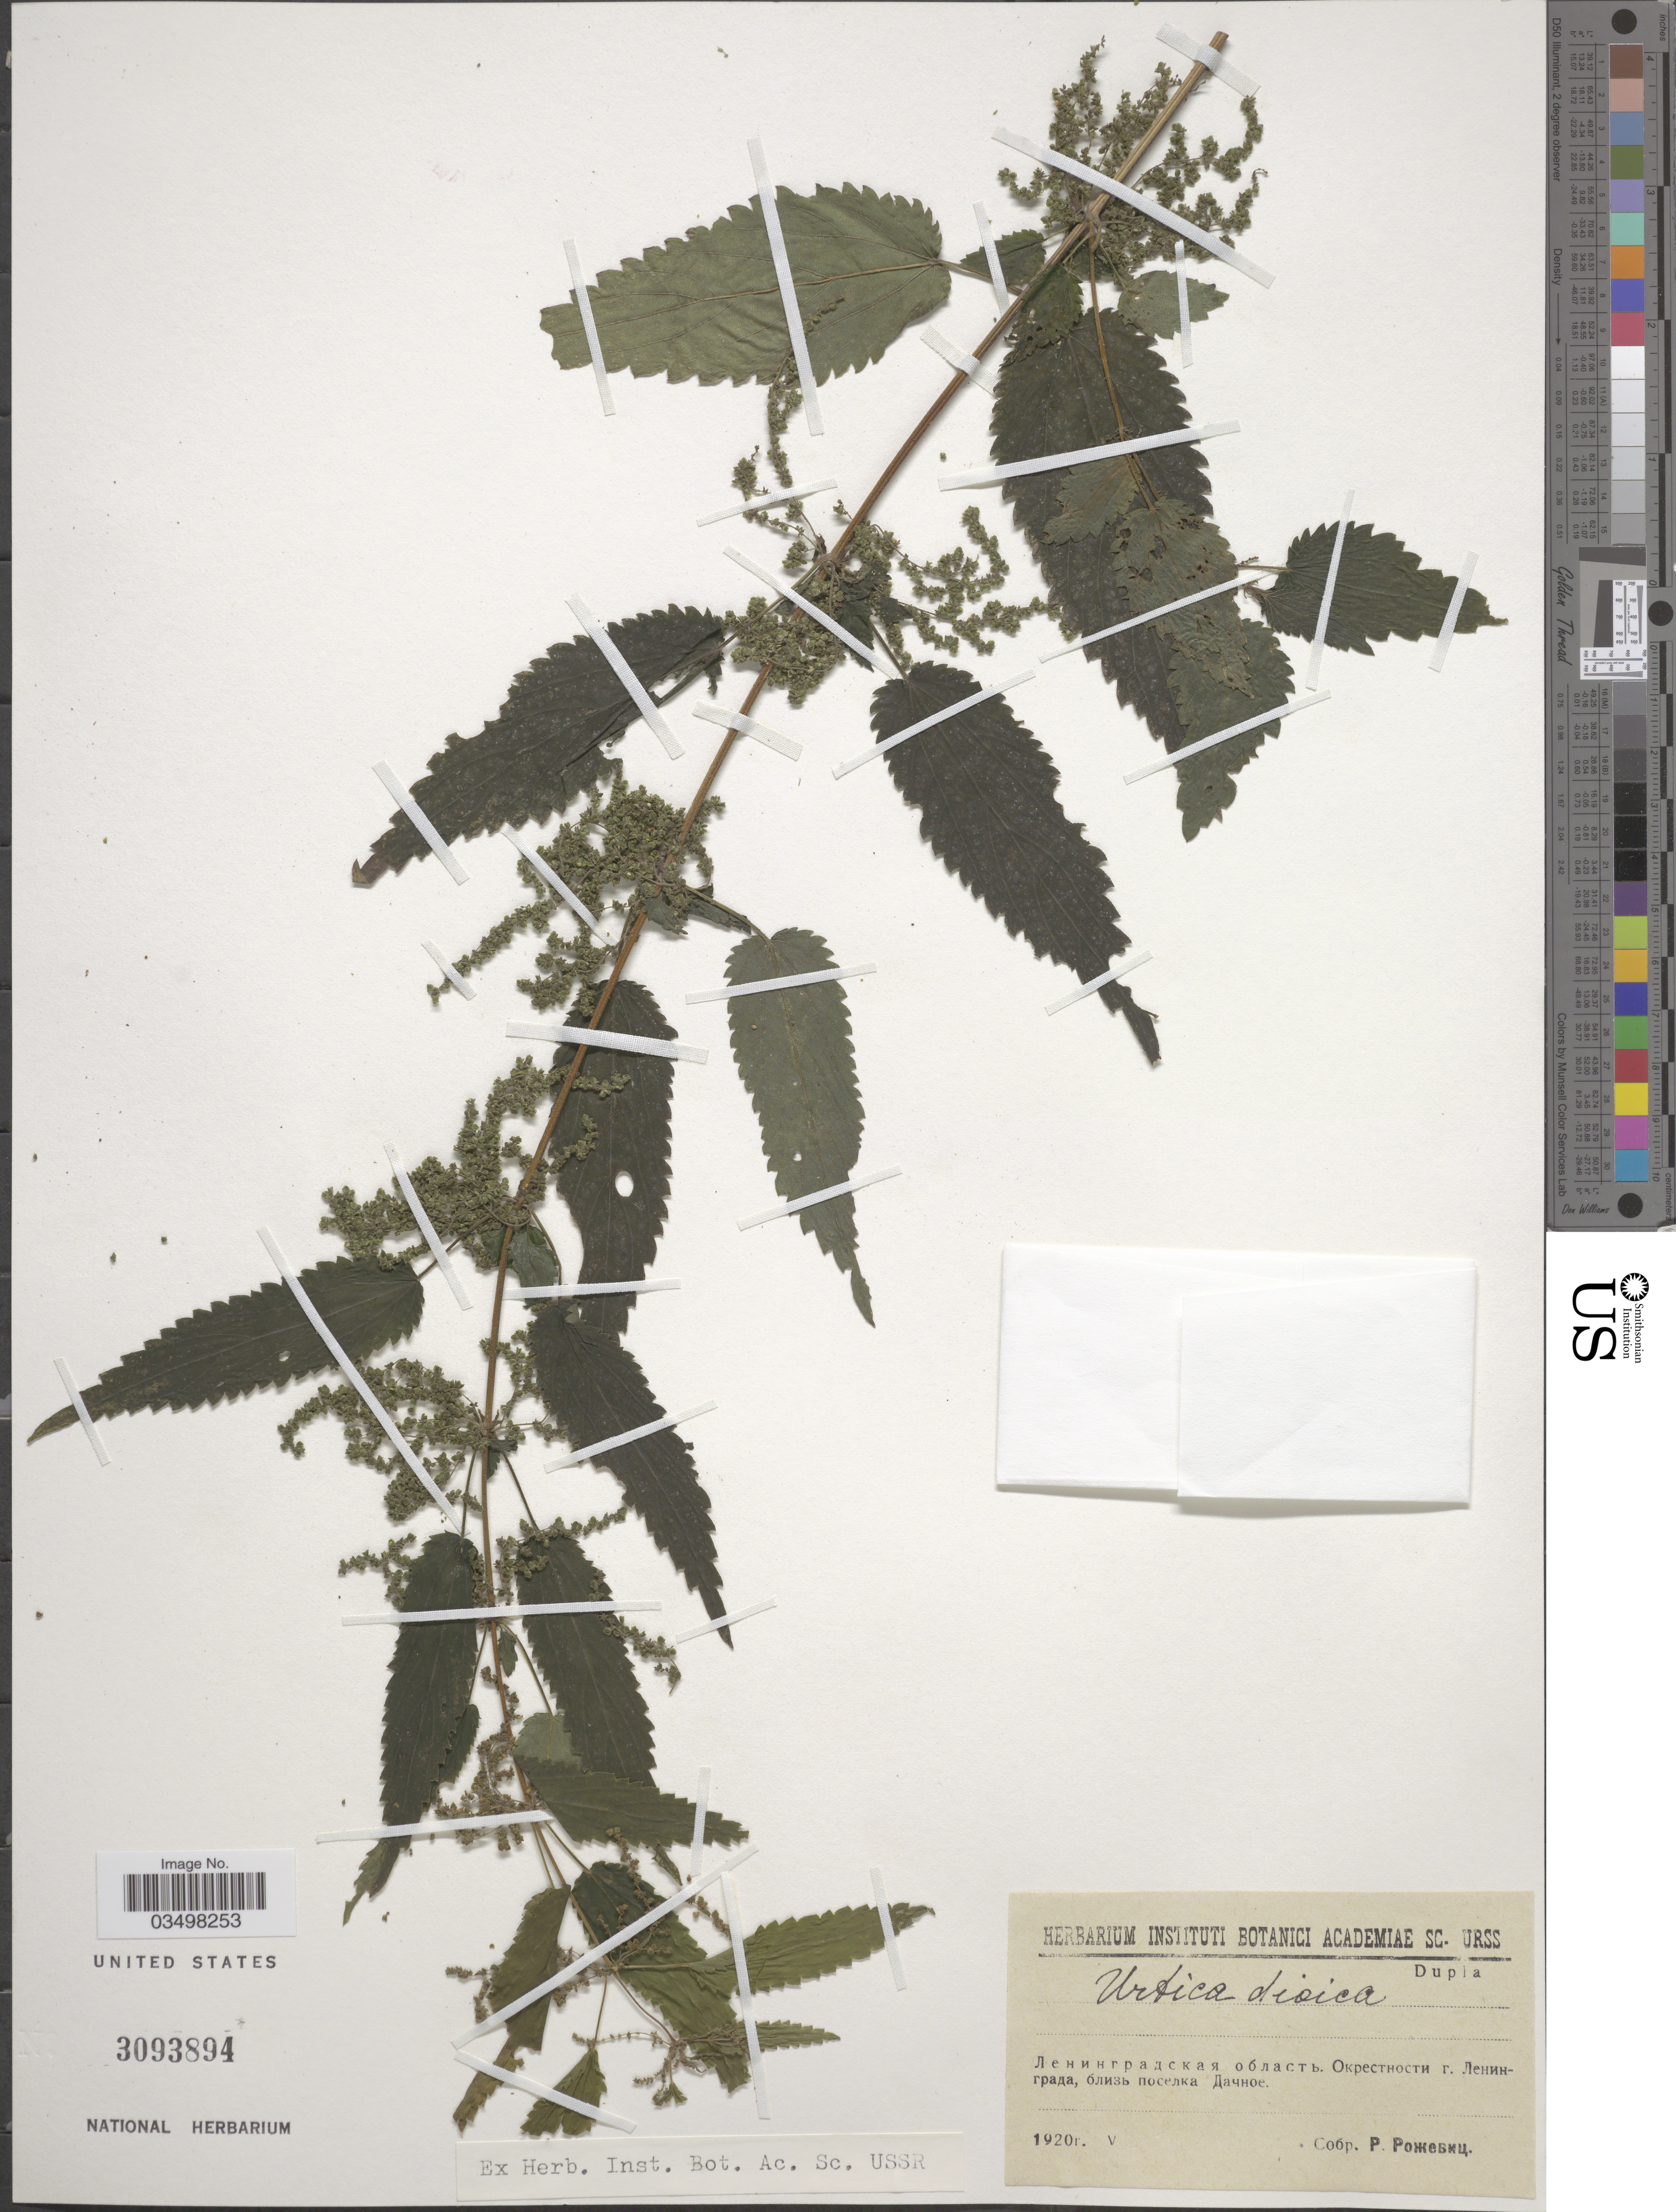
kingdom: Plantae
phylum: Tracheophyta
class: Magnoliopsida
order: Rosales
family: Urticaceae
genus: Urtica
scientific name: Urtica dioica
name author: L.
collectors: R. Rozhevits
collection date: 1920-05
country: Russian Federation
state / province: Leningrad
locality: vicinity of Saint Petersburg, near village Dachnoe.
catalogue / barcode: US 3093894